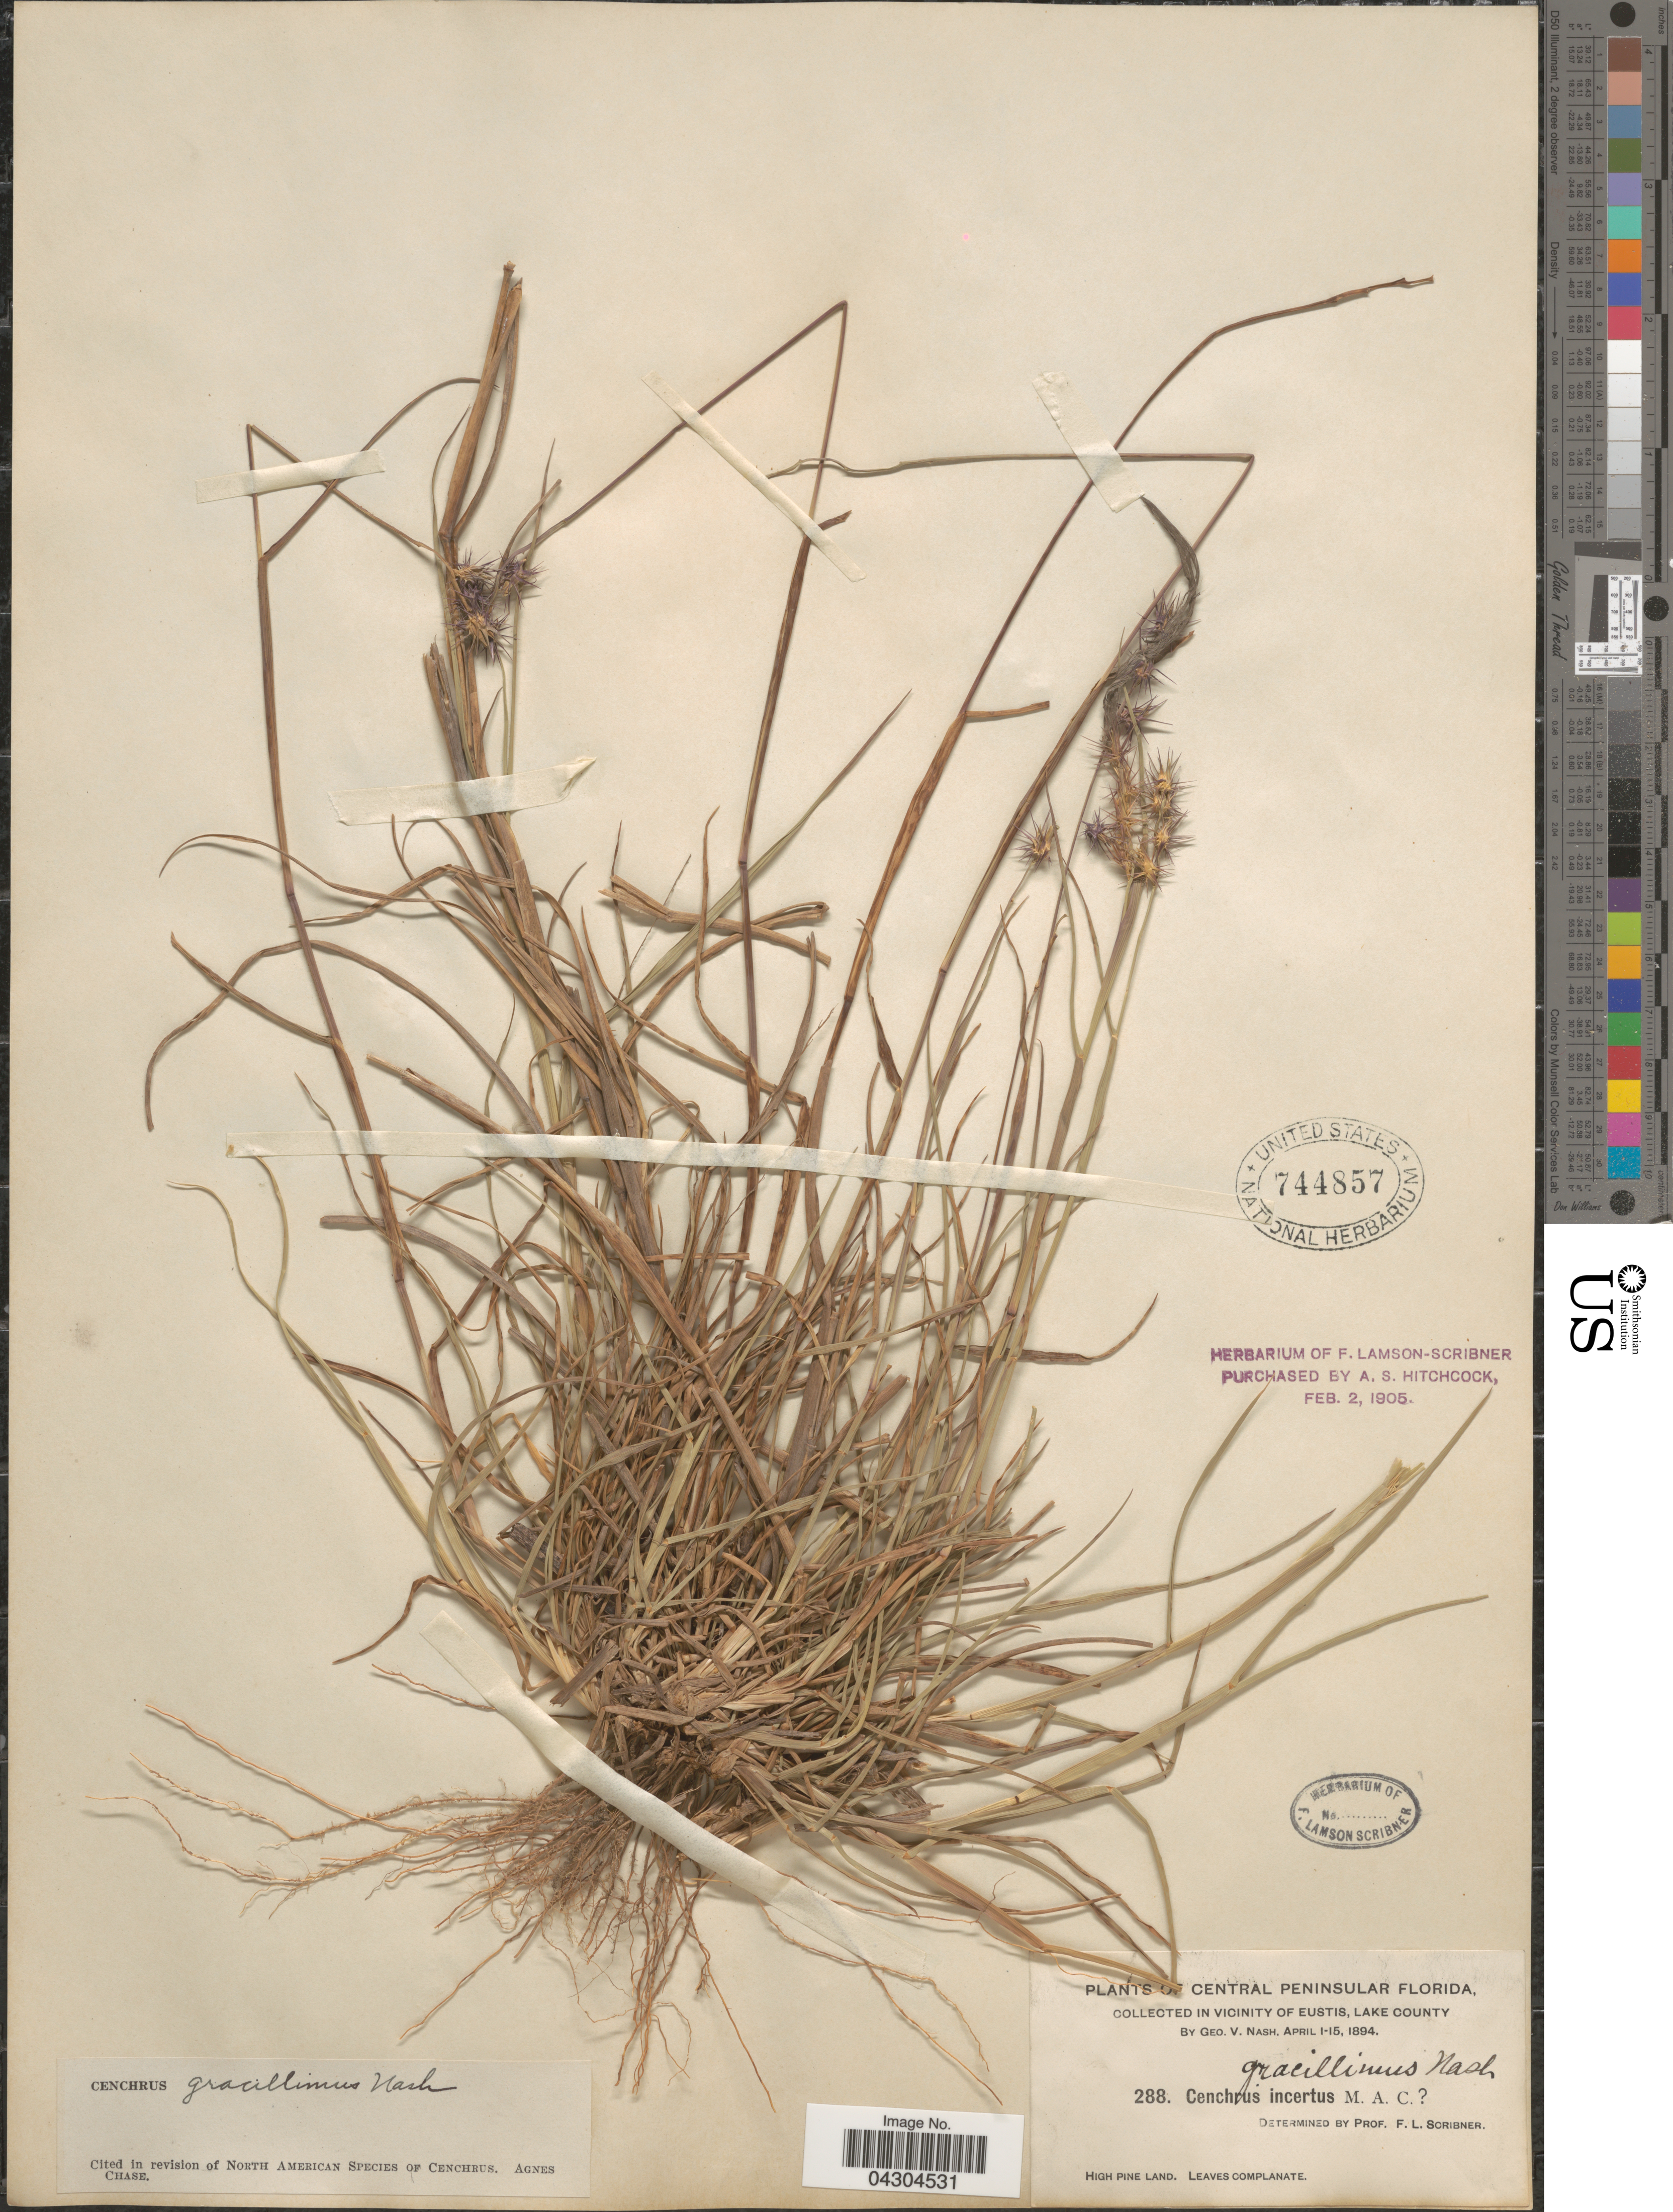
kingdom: Plantae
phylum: Tracheophyta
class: Liliopsida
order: Poales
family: Poaceae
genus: Cenchrus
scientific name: Cenchrus gracillimus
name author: Nash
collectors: G. V. Nash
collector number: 288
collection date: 1894-04-01/1894-04-15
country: United States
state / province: Florida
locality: Central Peninsular Florida. In Vicinity Of Eustis, Lake County.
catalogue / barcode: US 744857